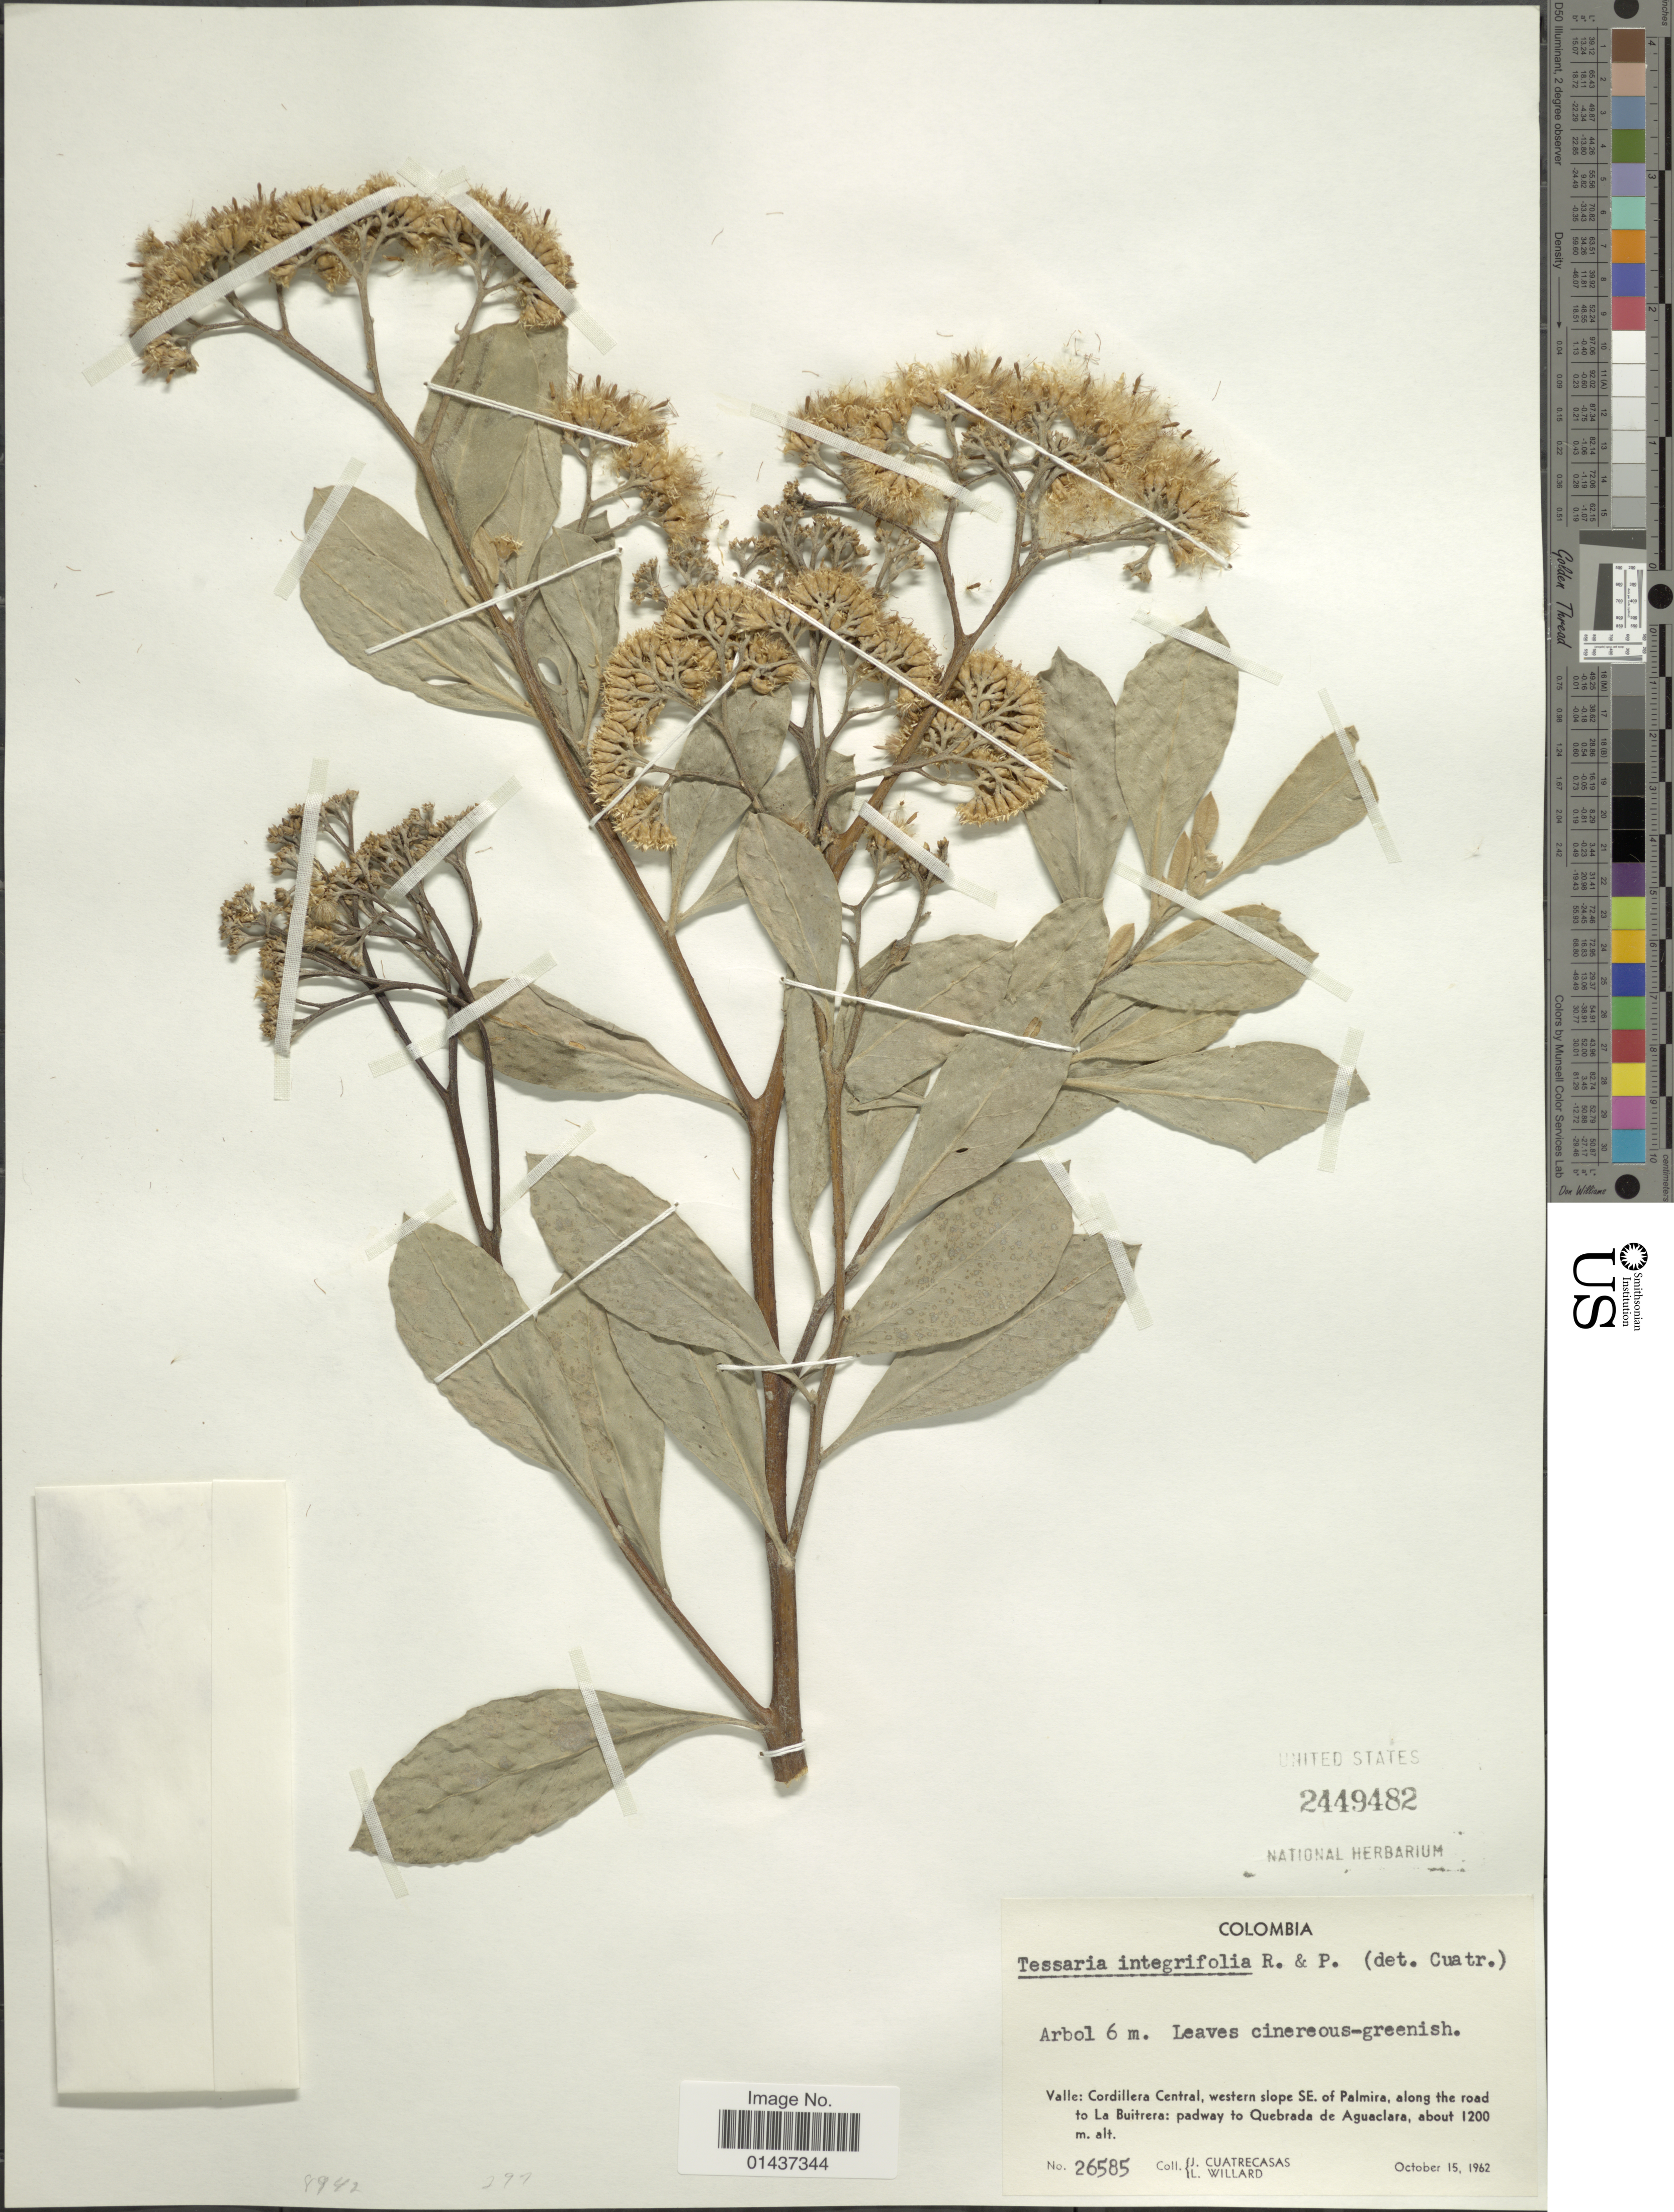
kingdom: Plantae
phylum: Tracheophyta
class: Magnoliopsida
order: Asterales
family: Asteraceae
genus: Tessaria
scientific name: Tessaria integrifolia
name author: Ruiz & Pav.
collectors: J. Cuatrecasas & L. Willard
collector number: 26585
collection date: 1962-10-15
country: Colombia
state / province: Valle del Cauca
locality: Valle: Cordillera Central, western slope SE. of Palmira, along the road to La Buitrera: padway to Quebrada de Aguaclara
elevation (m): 1200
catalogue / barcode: US 2449482